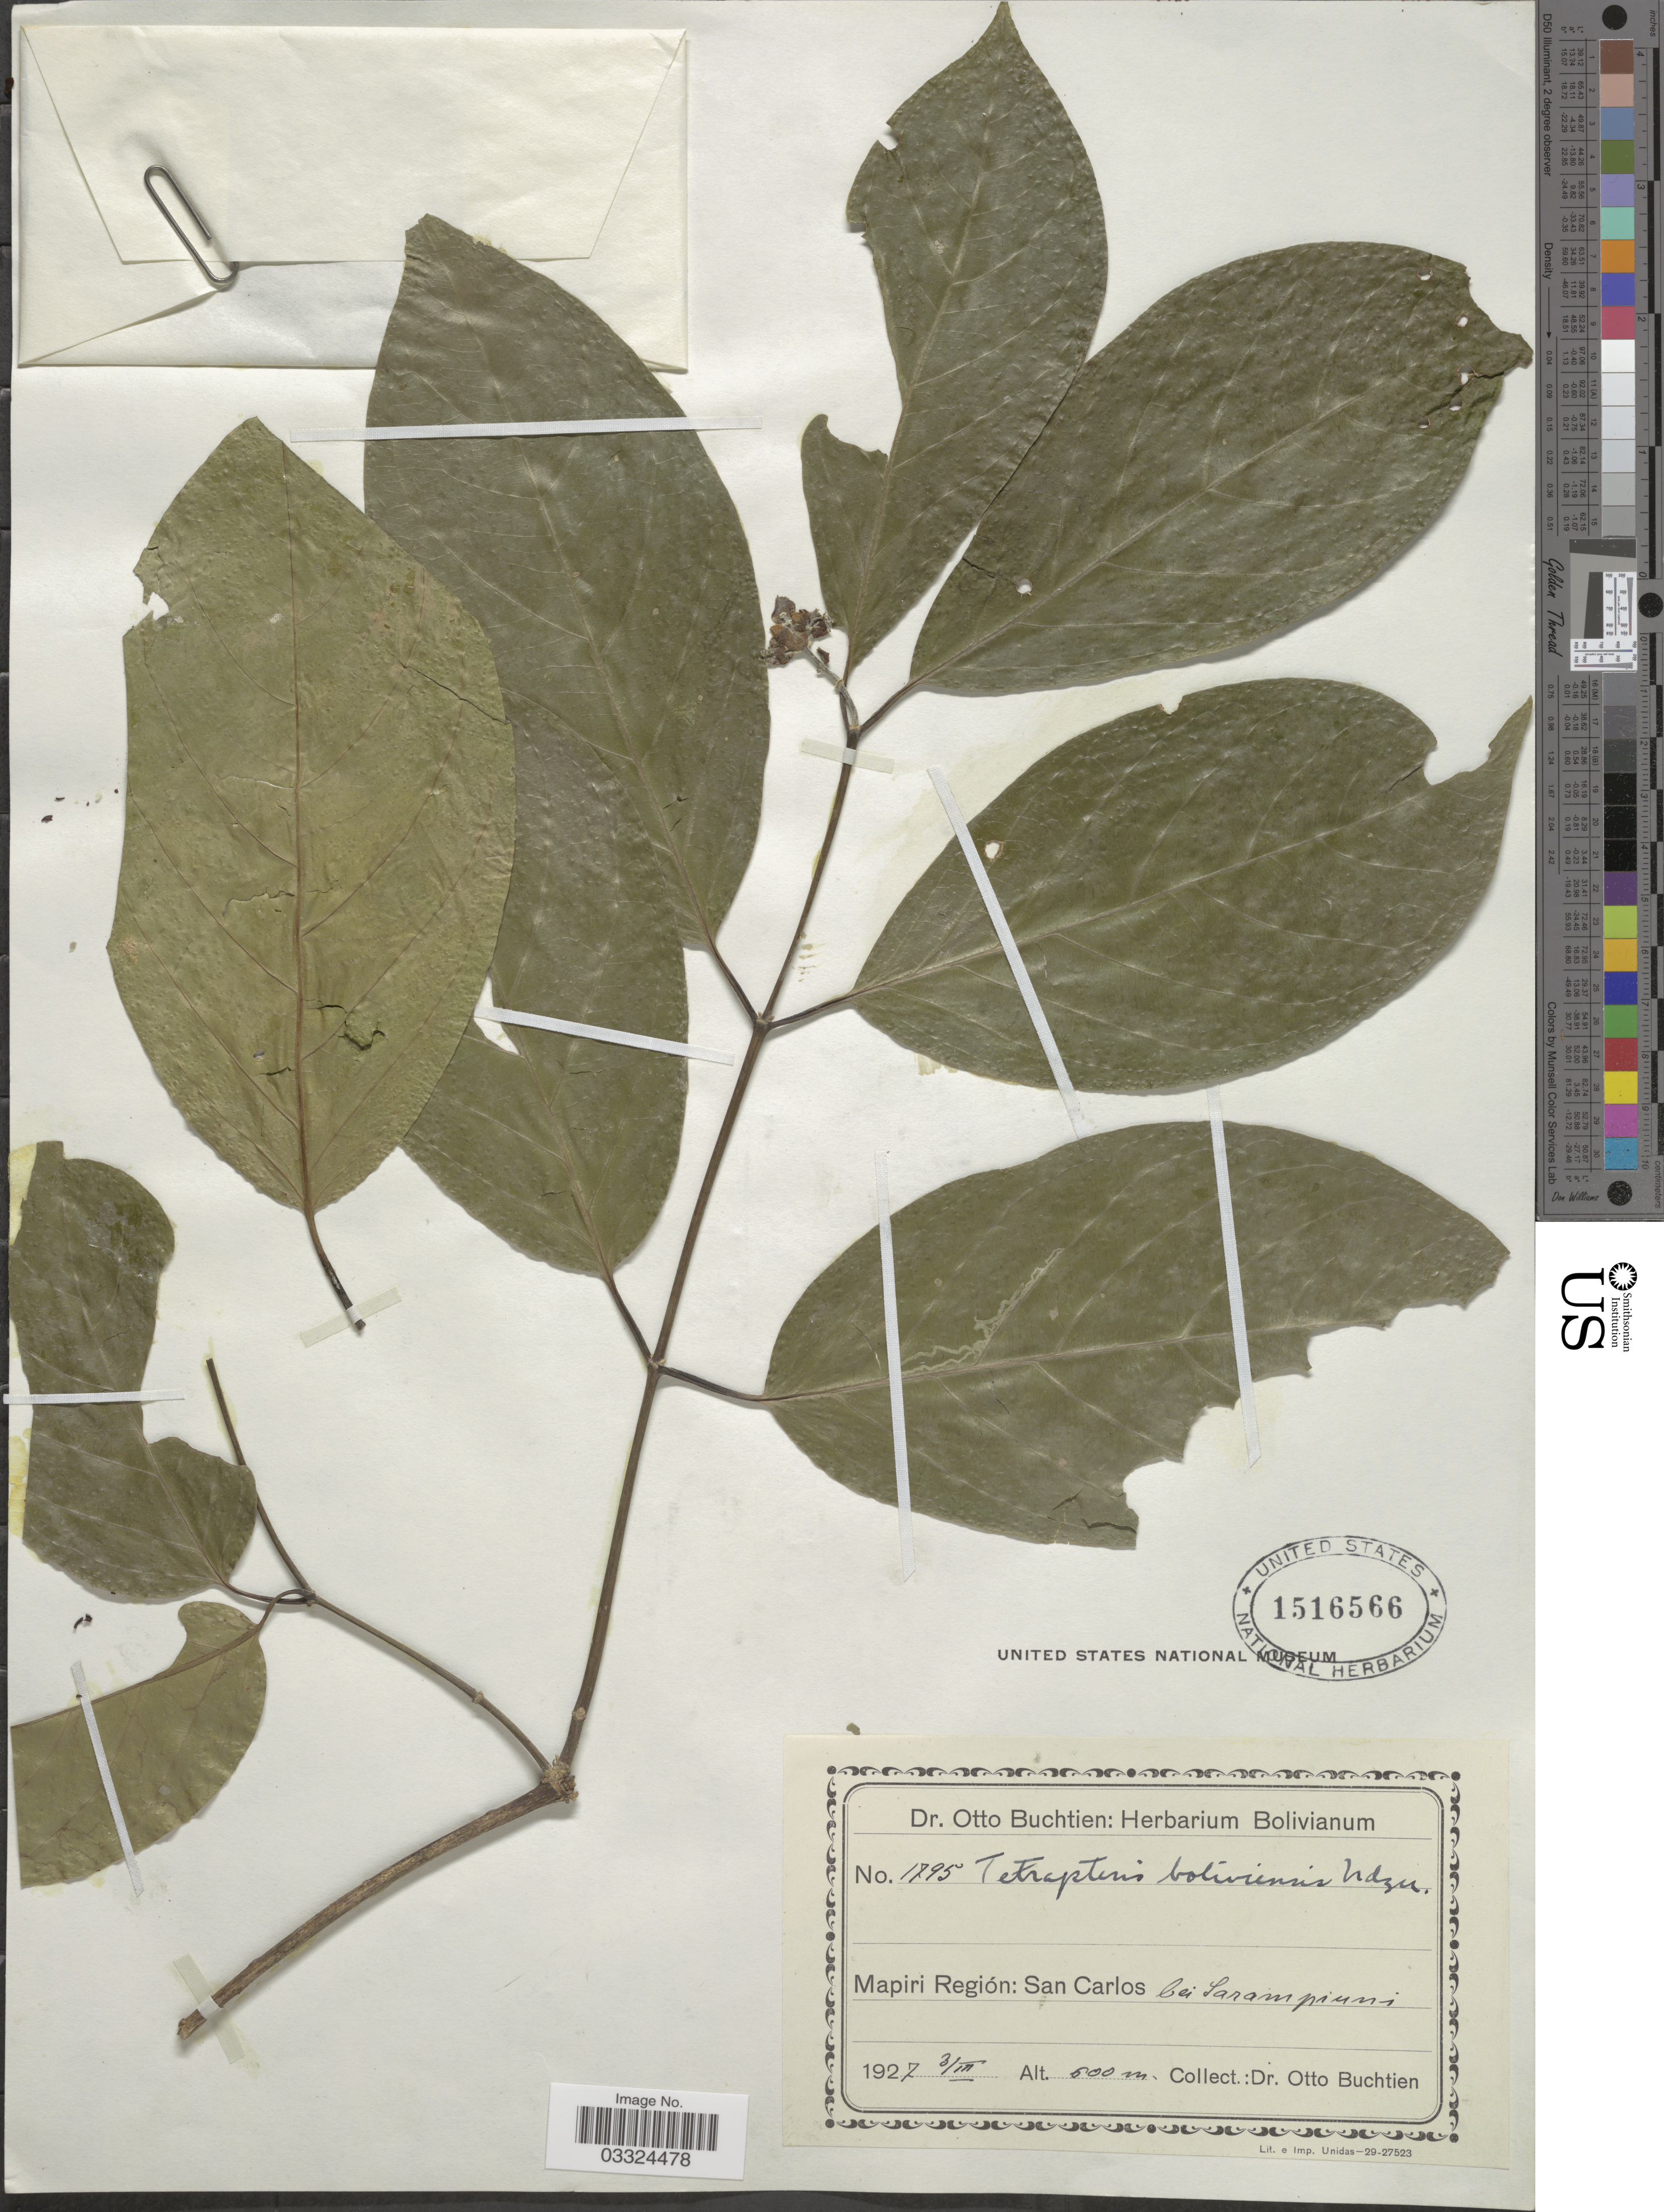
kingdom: Plantae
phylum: Tracheophyta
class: Magnoliopsida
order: Malpighiales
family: Malpighiaceae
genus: Glicophyllum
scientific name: Glicophyllum stylopterum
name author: (A. Juss.) R.F. Almeida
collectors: O. Buchtien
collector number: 1795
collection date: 1927-03-03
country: Bolivia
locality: Mapiri Región: San Carlos bei Sarampiuni.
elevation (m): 600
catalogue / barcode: US 1516566